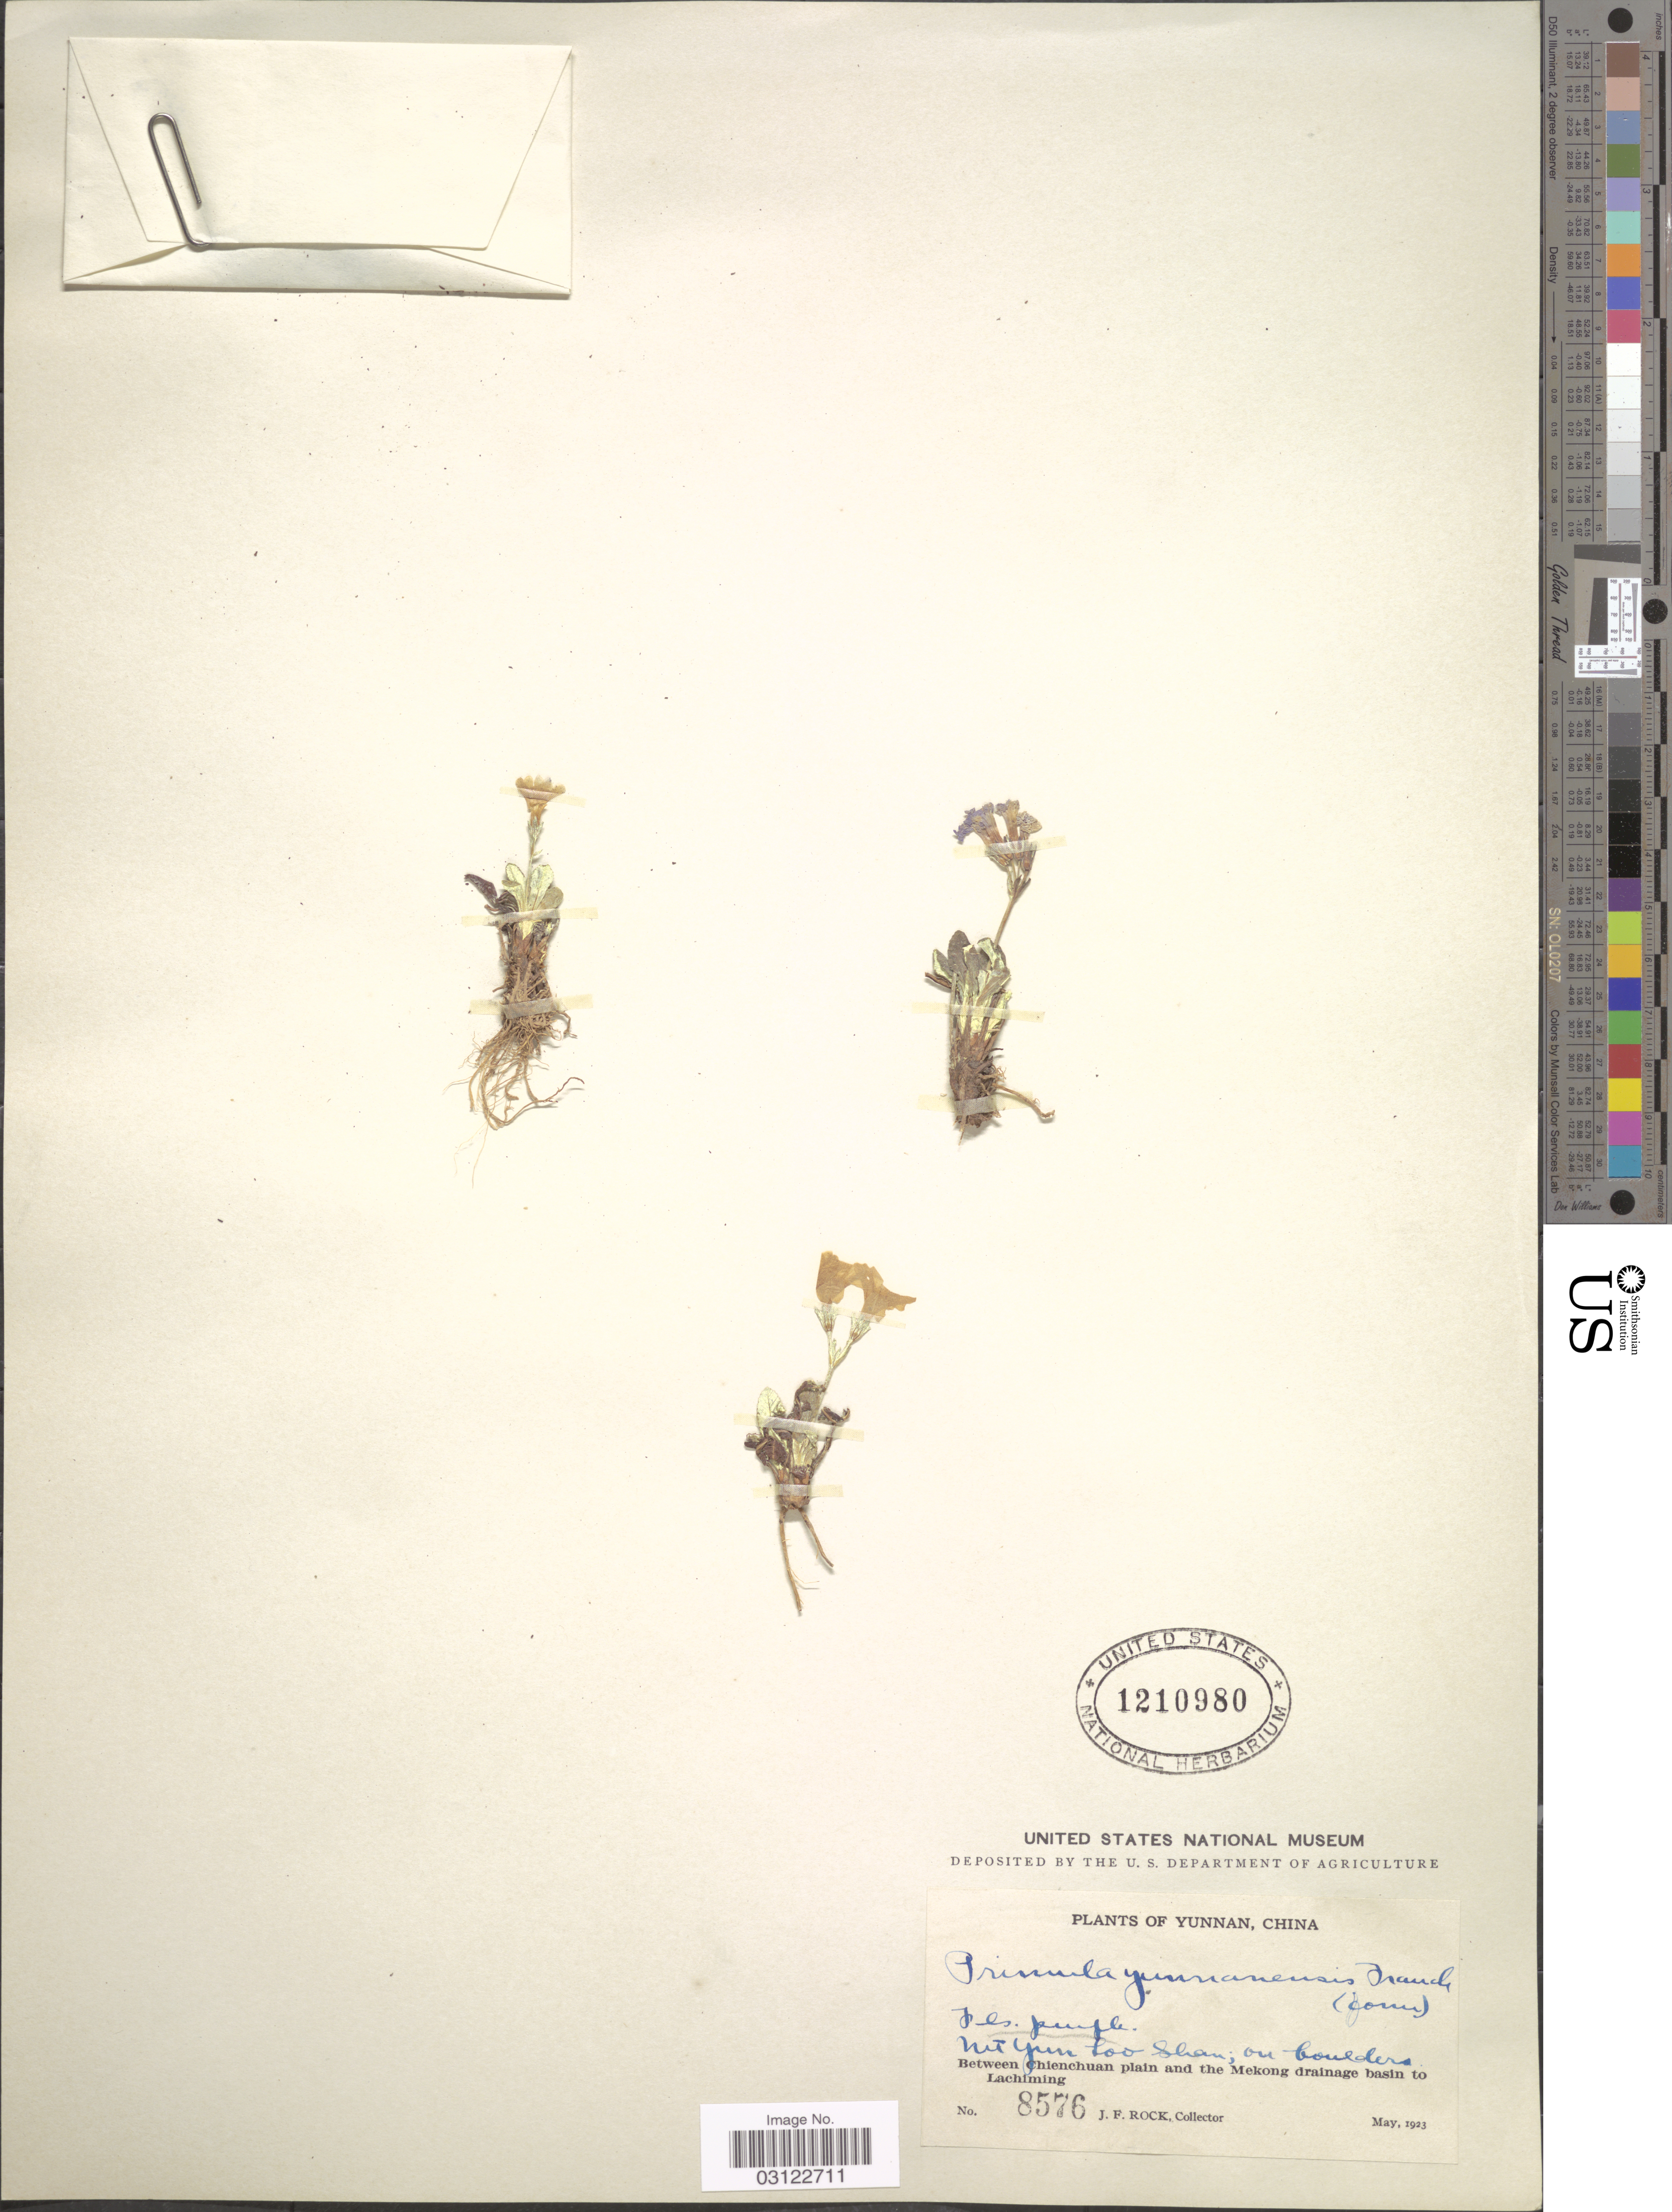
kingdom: Plantae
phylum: Tracheophyta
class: Magnoliopsida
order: Ericales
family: Primulaceae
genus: Primula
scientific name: Primula yunnanensis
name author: Franch.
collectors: J. Rock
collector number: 8576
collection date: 1923-05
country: China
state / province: Yunnan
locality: Mt. Yun Loo Shan, on boulders. Between Chienchuan and the Mekong drainage basin to Lachiming.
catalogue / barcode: US 1210980